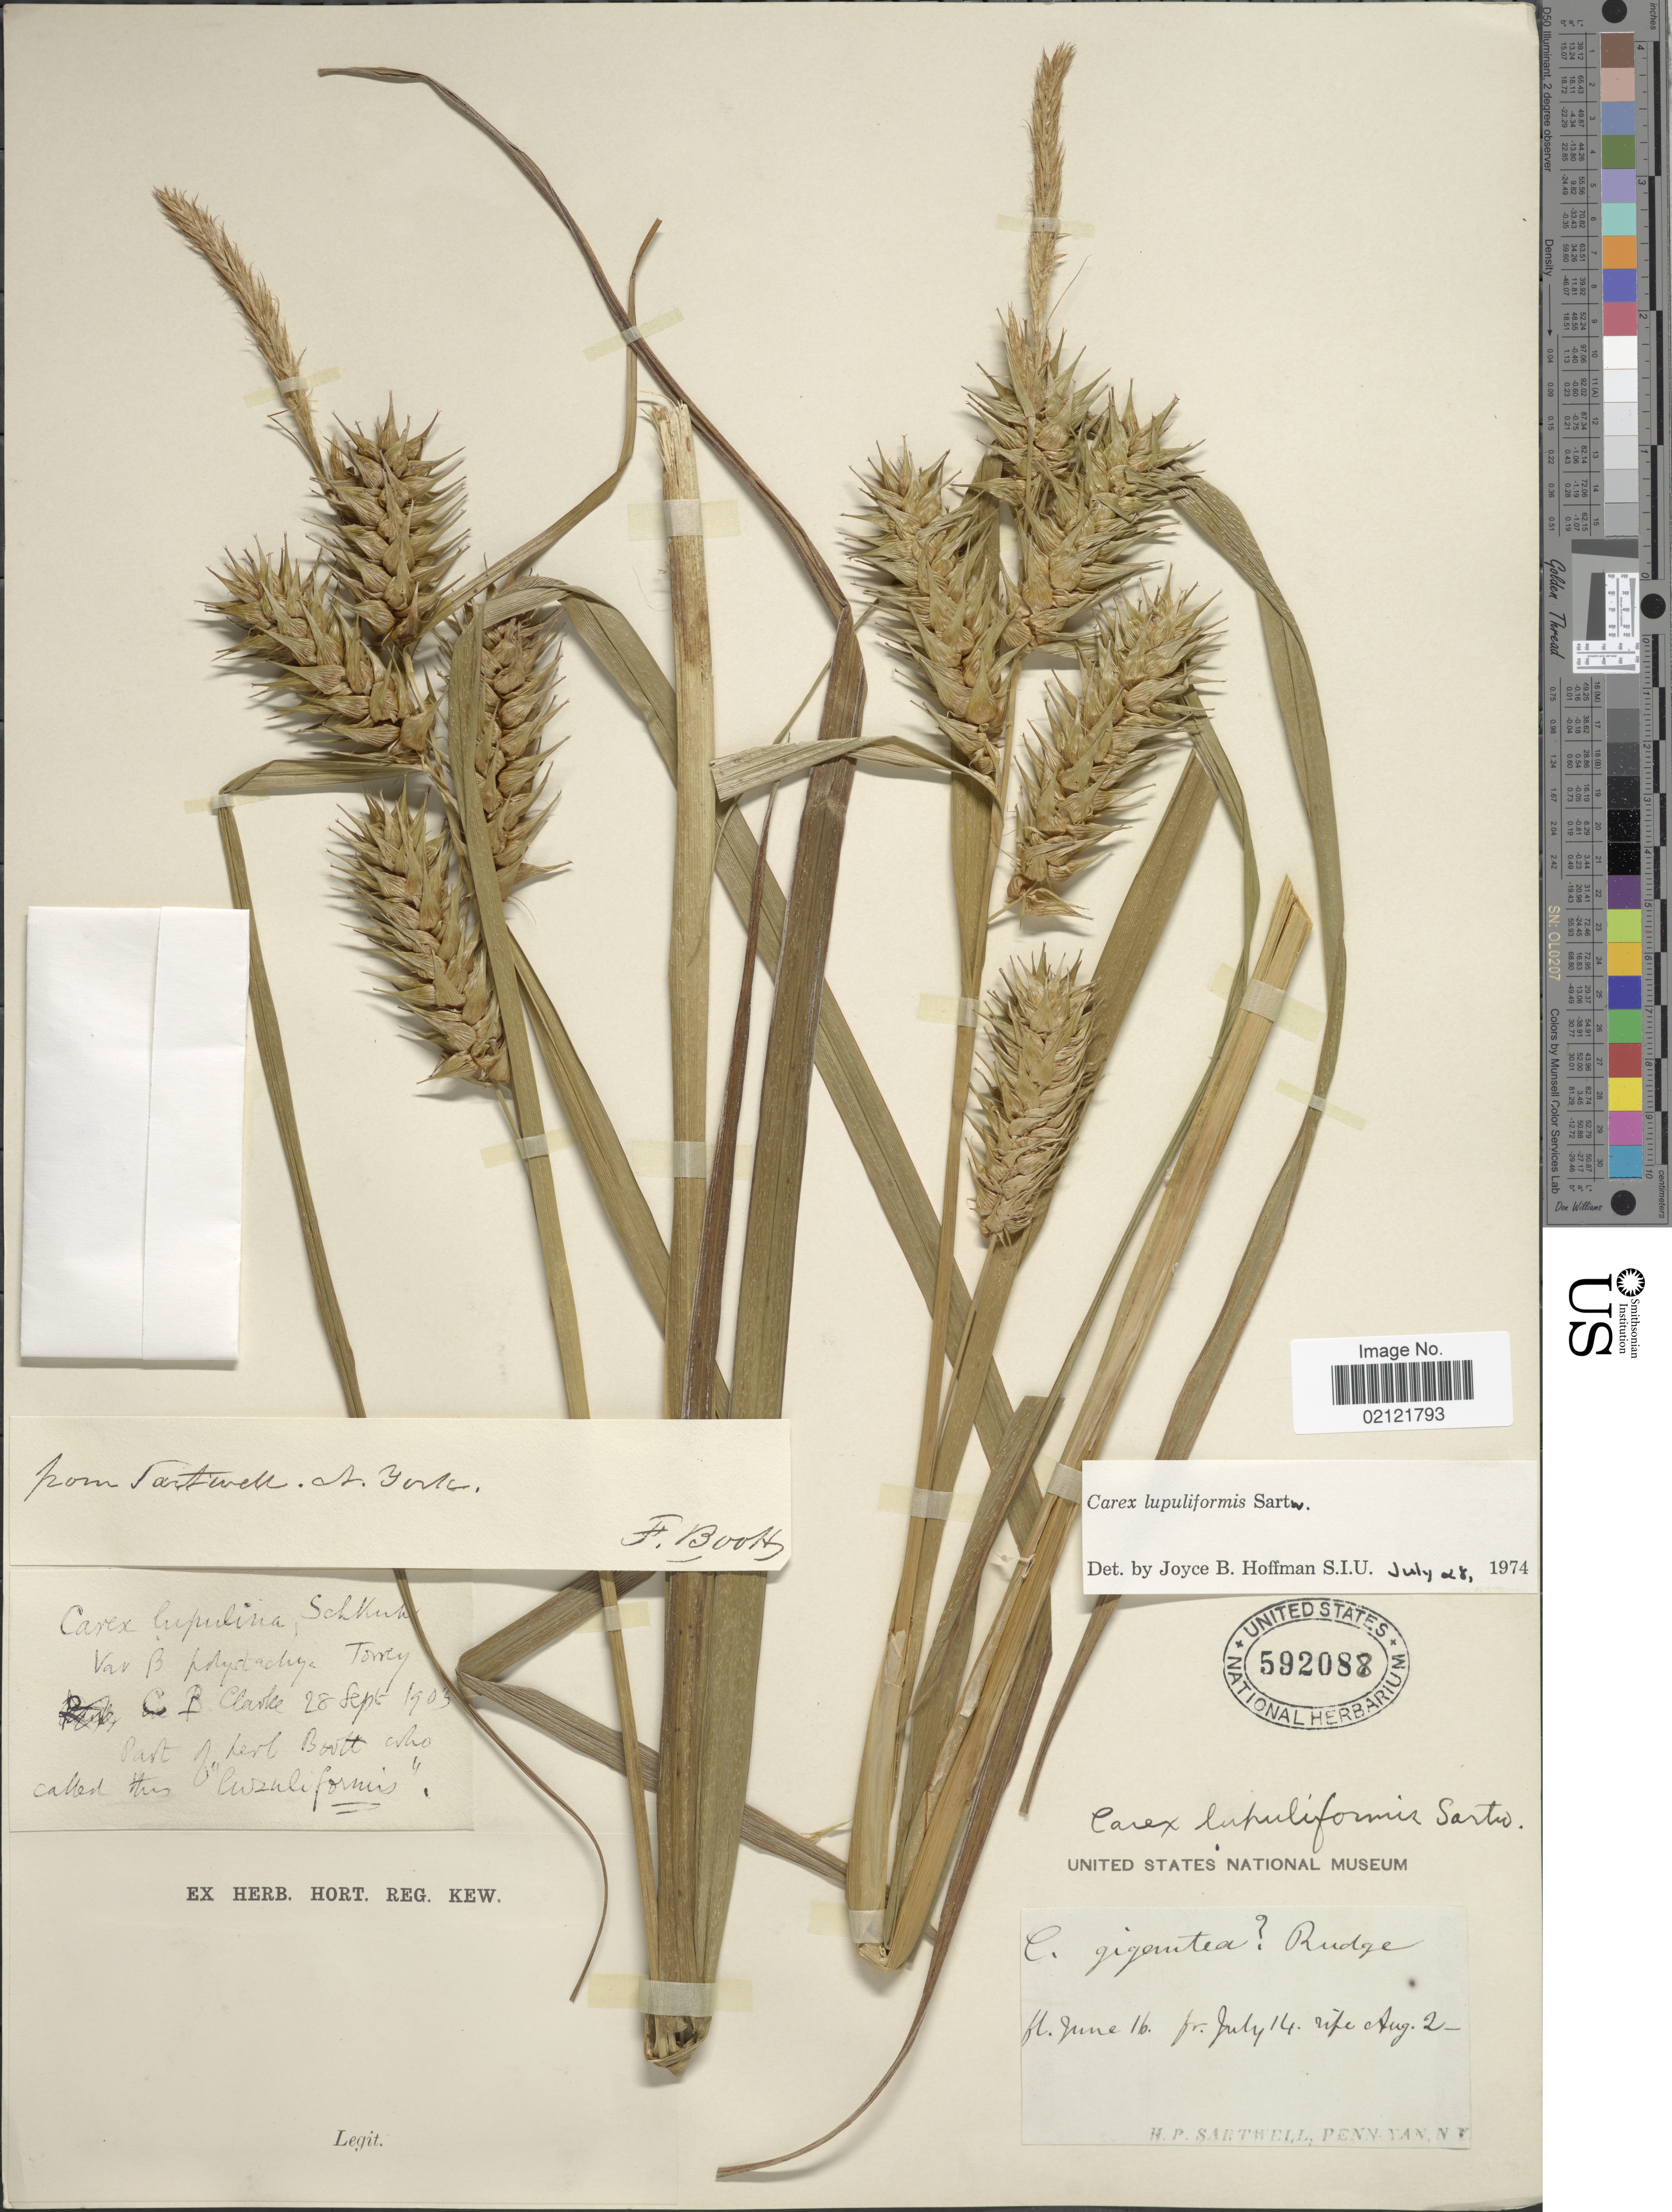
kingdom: Plantae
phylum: Tracheophyta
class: Liliopsida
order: Poales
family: Cyperaceae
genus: Carex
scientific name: Carex lupuliformis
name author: Sartwell ex Dewey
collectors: H. P. Sartwell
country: United States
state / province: New York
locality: Penn Yan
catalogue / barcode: US 592088